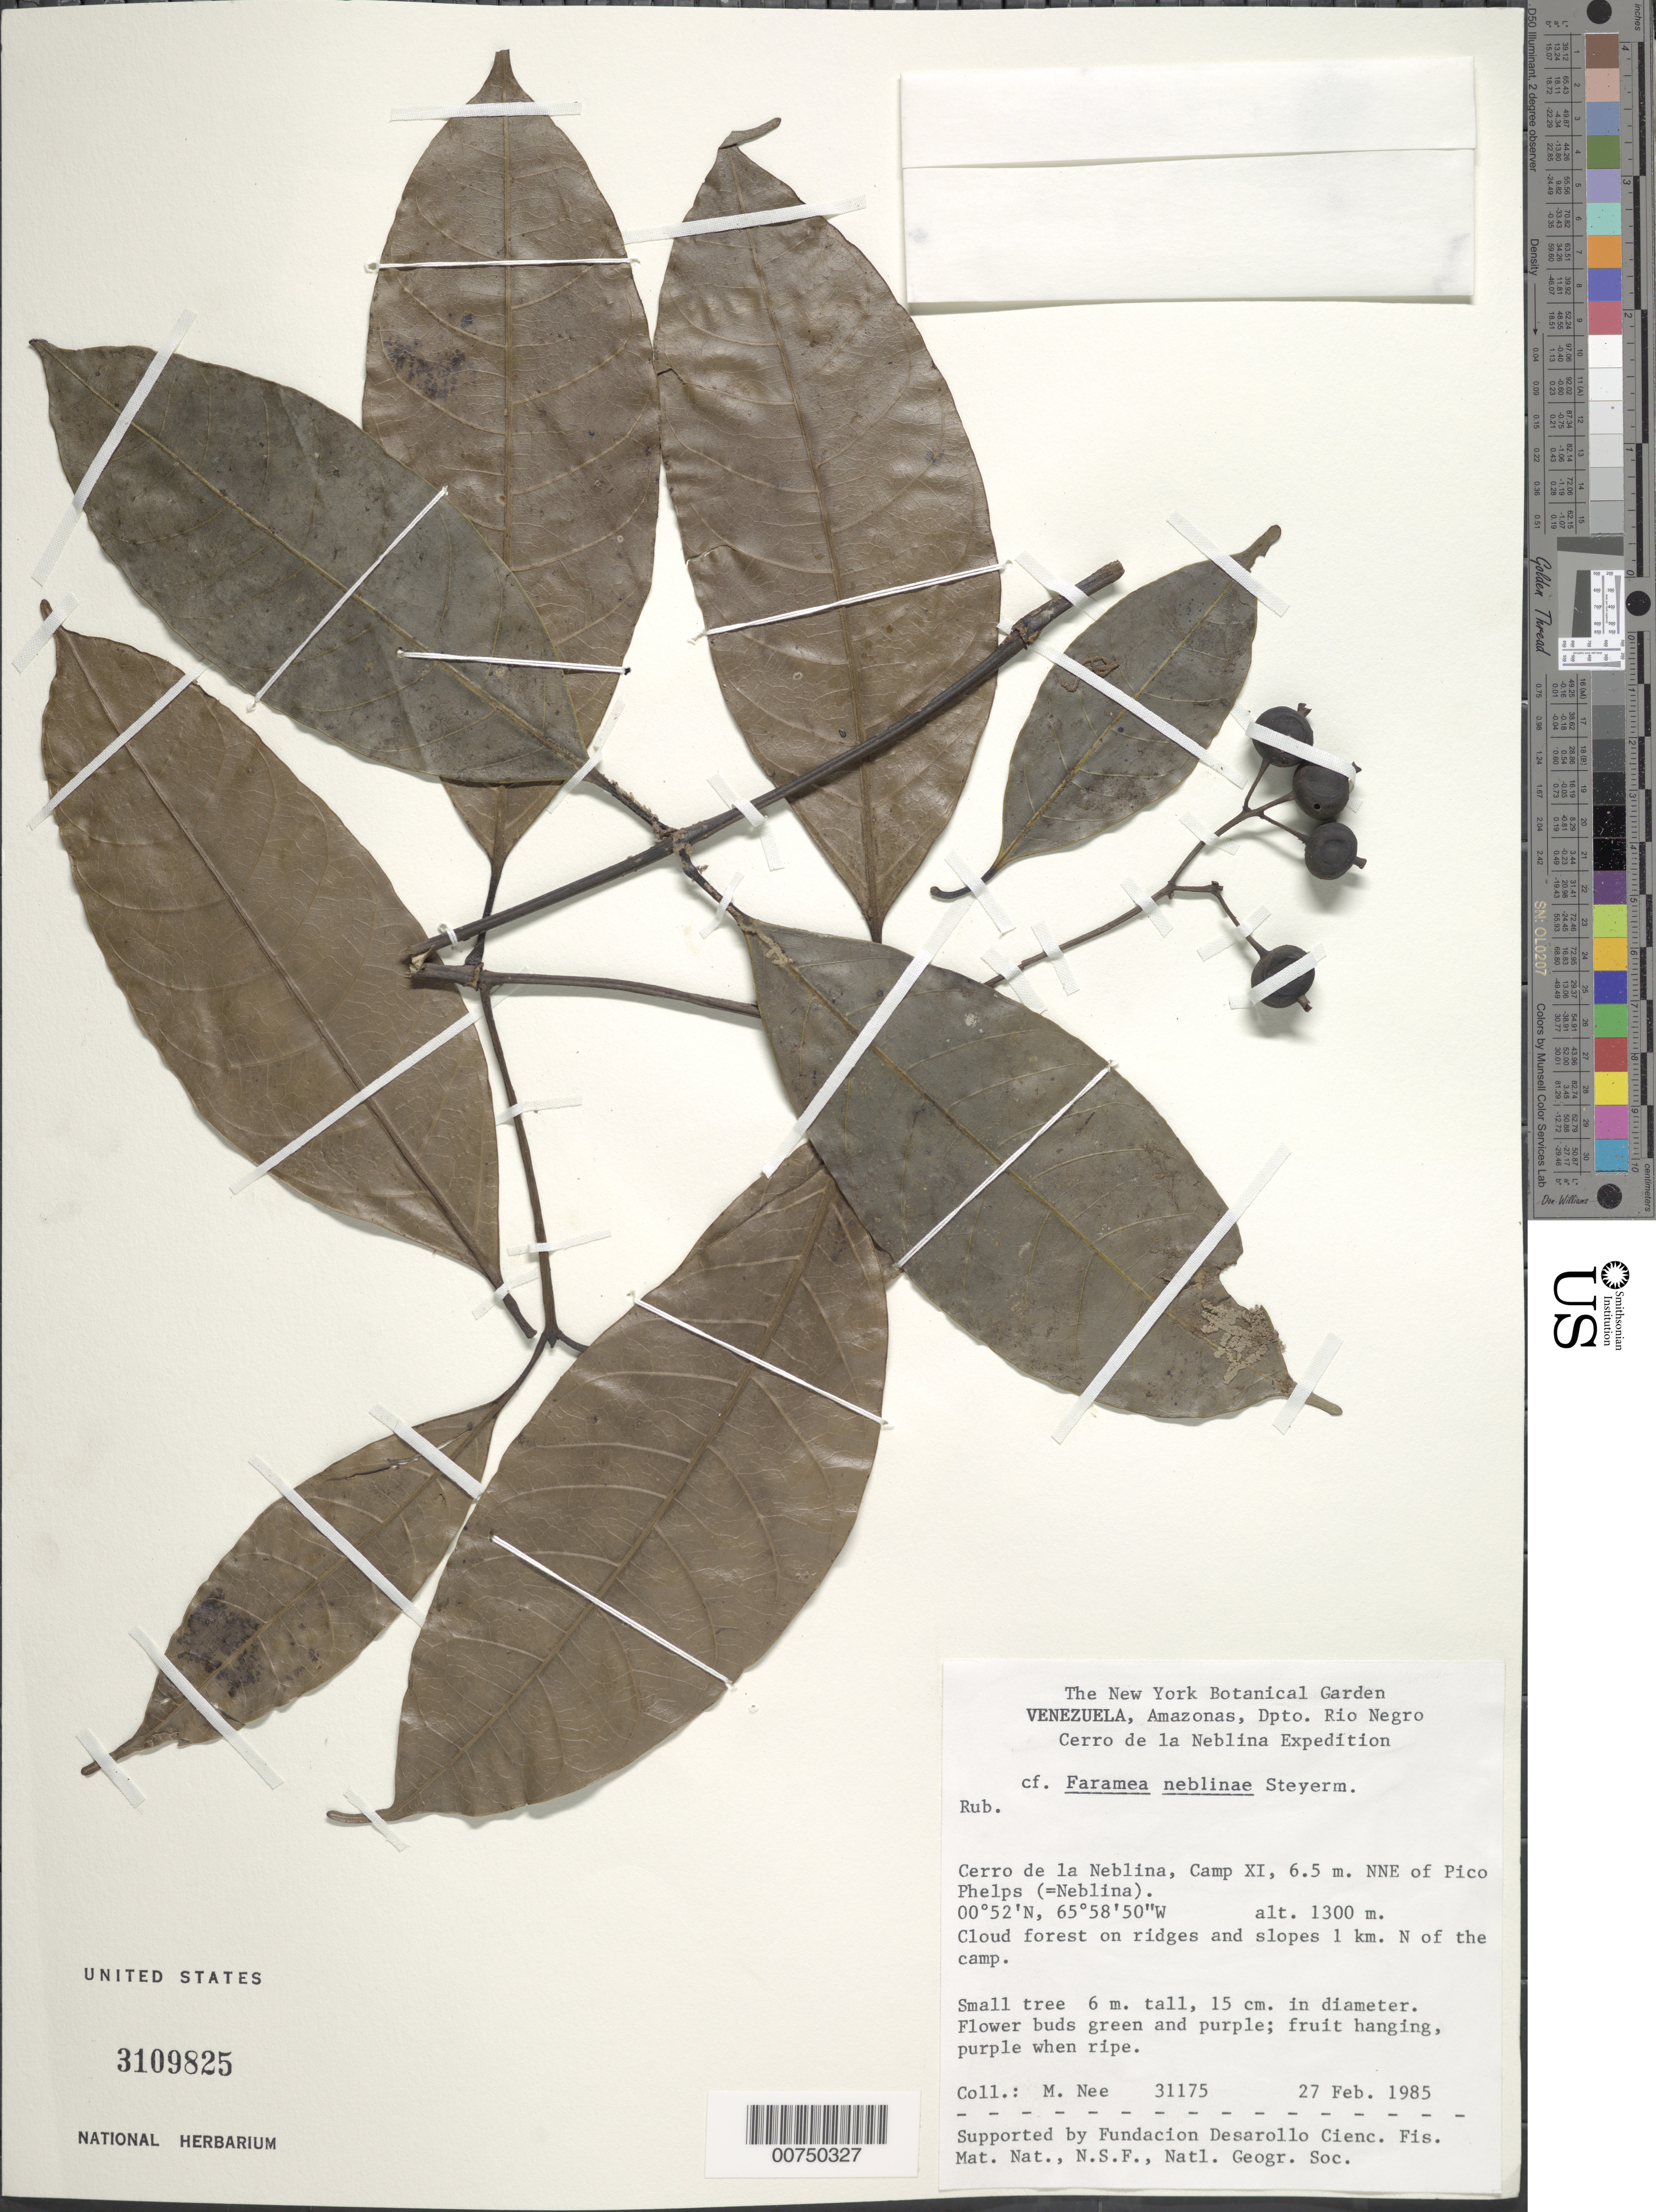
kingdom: Plantae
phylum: Tracheophyta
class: Magnoliopsida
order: Gentianales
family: Rubiaceae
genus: Faramea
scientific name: Faramea neblinae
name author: Steyerm.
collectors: M. Nee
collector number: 31175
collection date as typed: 27-Feb-85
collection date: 1985-02-27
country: Venezuela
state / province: Amazonas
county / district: Río Negro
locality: Cerro de la Neblina, Camp XI, 6.5 km NNE of Pico Phelps; 1 km N of the camp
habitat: Cloud forest on ridges and slopes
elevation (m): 1300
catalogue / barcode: US 3109825